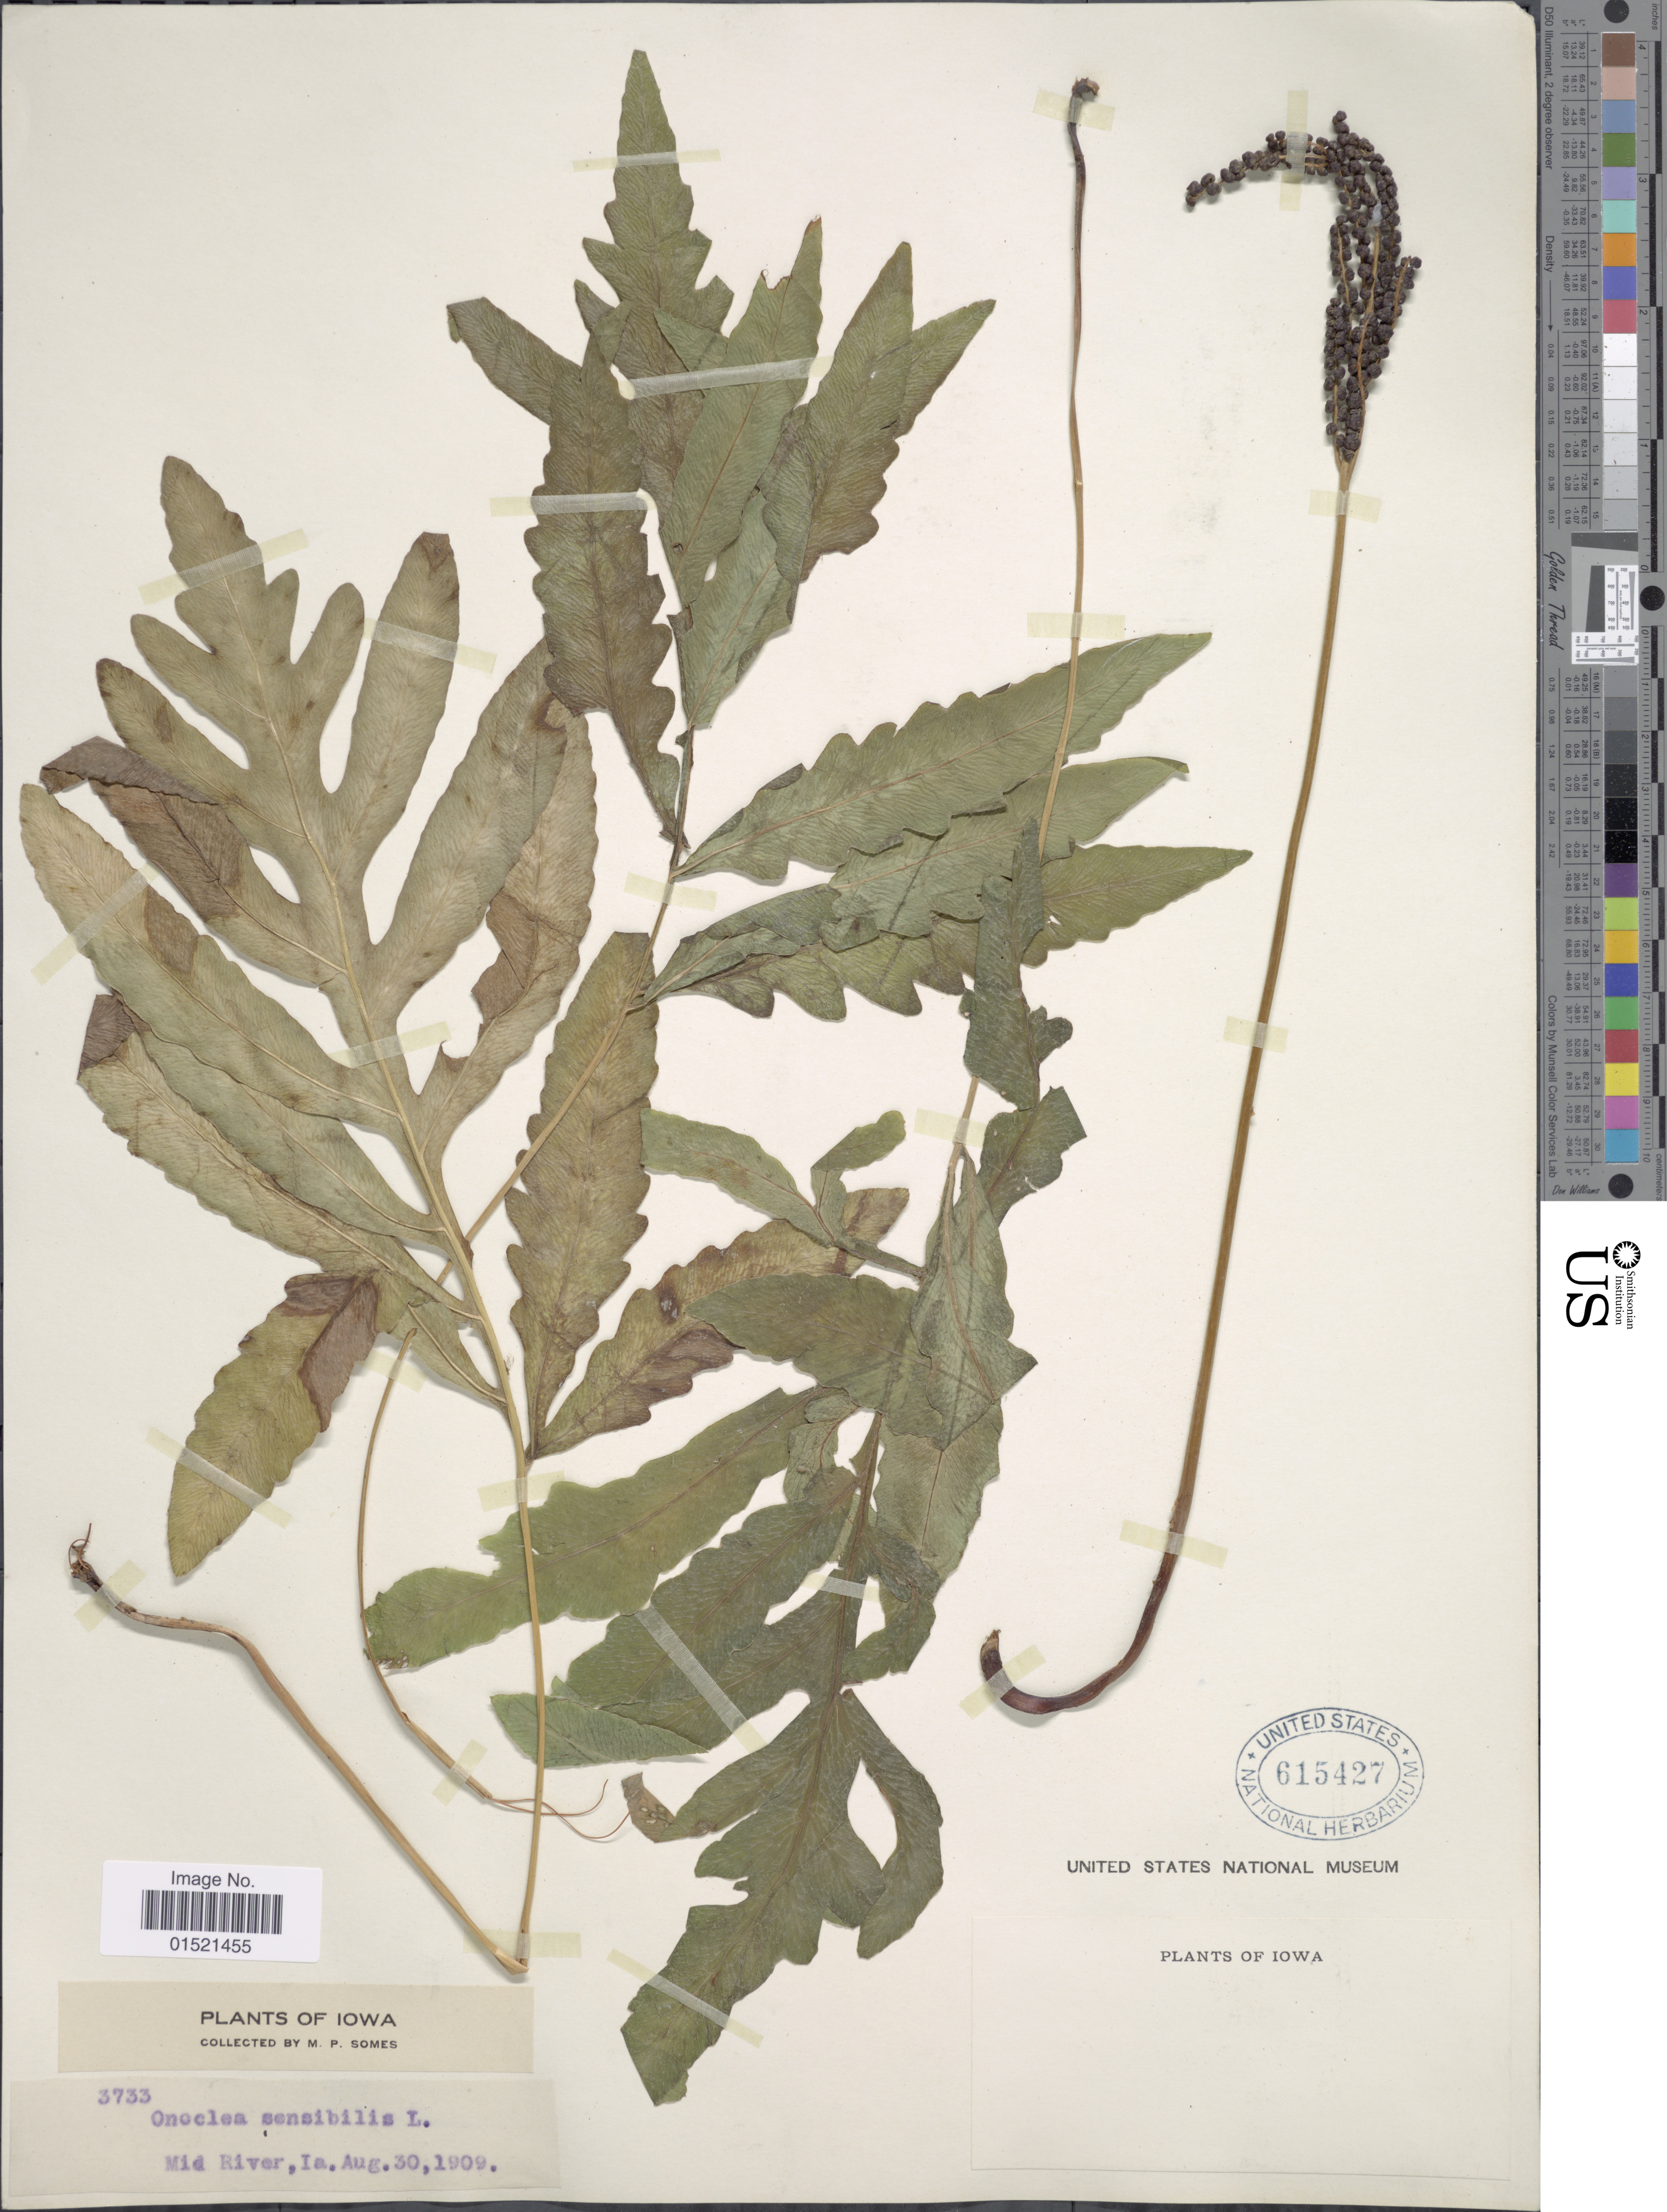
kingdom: Plantae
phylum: Tracheophyta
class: Polypodiopsida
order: Polypodiales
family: Onocleaceae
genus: Onoclea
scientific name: Onoclea sensibilis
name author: L.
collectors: M. Somes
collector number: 3733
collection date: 1909-08-30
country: United States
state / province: Iowa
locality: Mid River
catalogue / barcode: US 615427